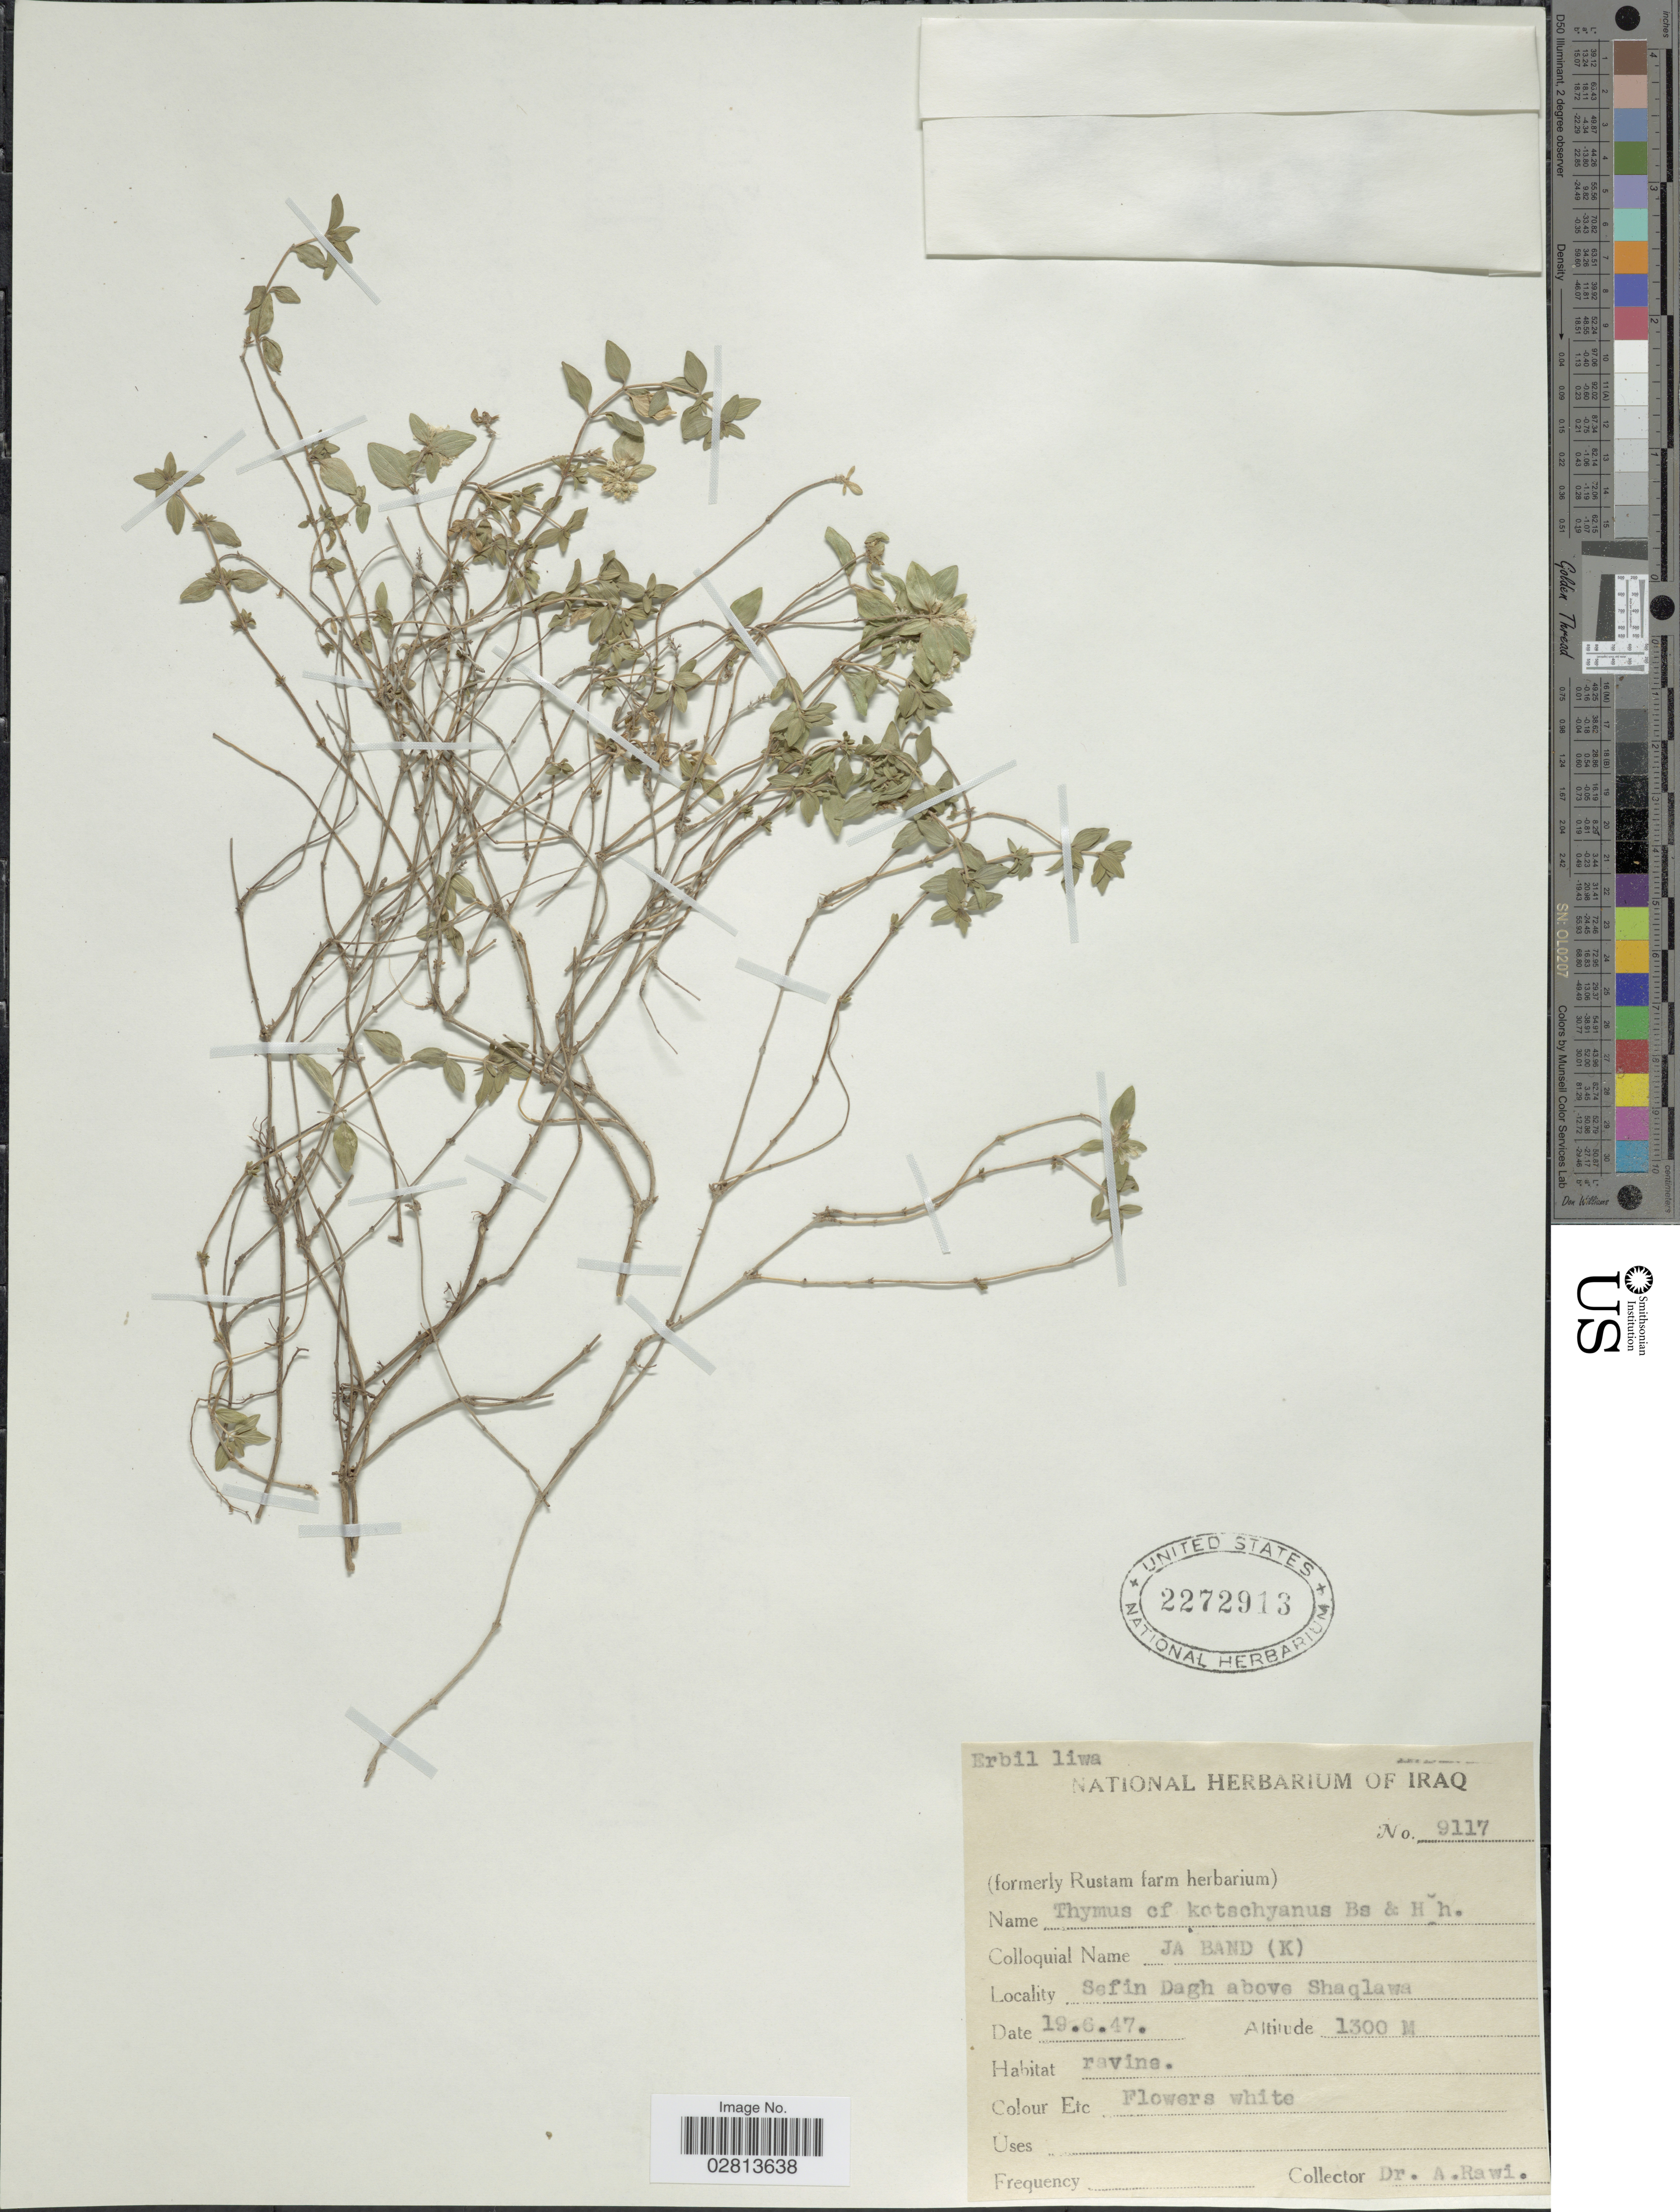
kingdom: Plantae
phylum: Tracheophyta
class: Magnoliopsida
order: Lamiales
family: Lamiaceae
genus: Thymus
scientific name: Thymus kotschyanus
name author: Boiss. & Hohen.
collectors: A. Rawi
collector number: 9117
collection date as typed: Transcribed d/m/y: 19/6/47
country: Iraq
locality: Erbil liwa, Sefin Dagh above Shaqlawa.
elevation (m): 1300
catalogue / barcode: US 2272913